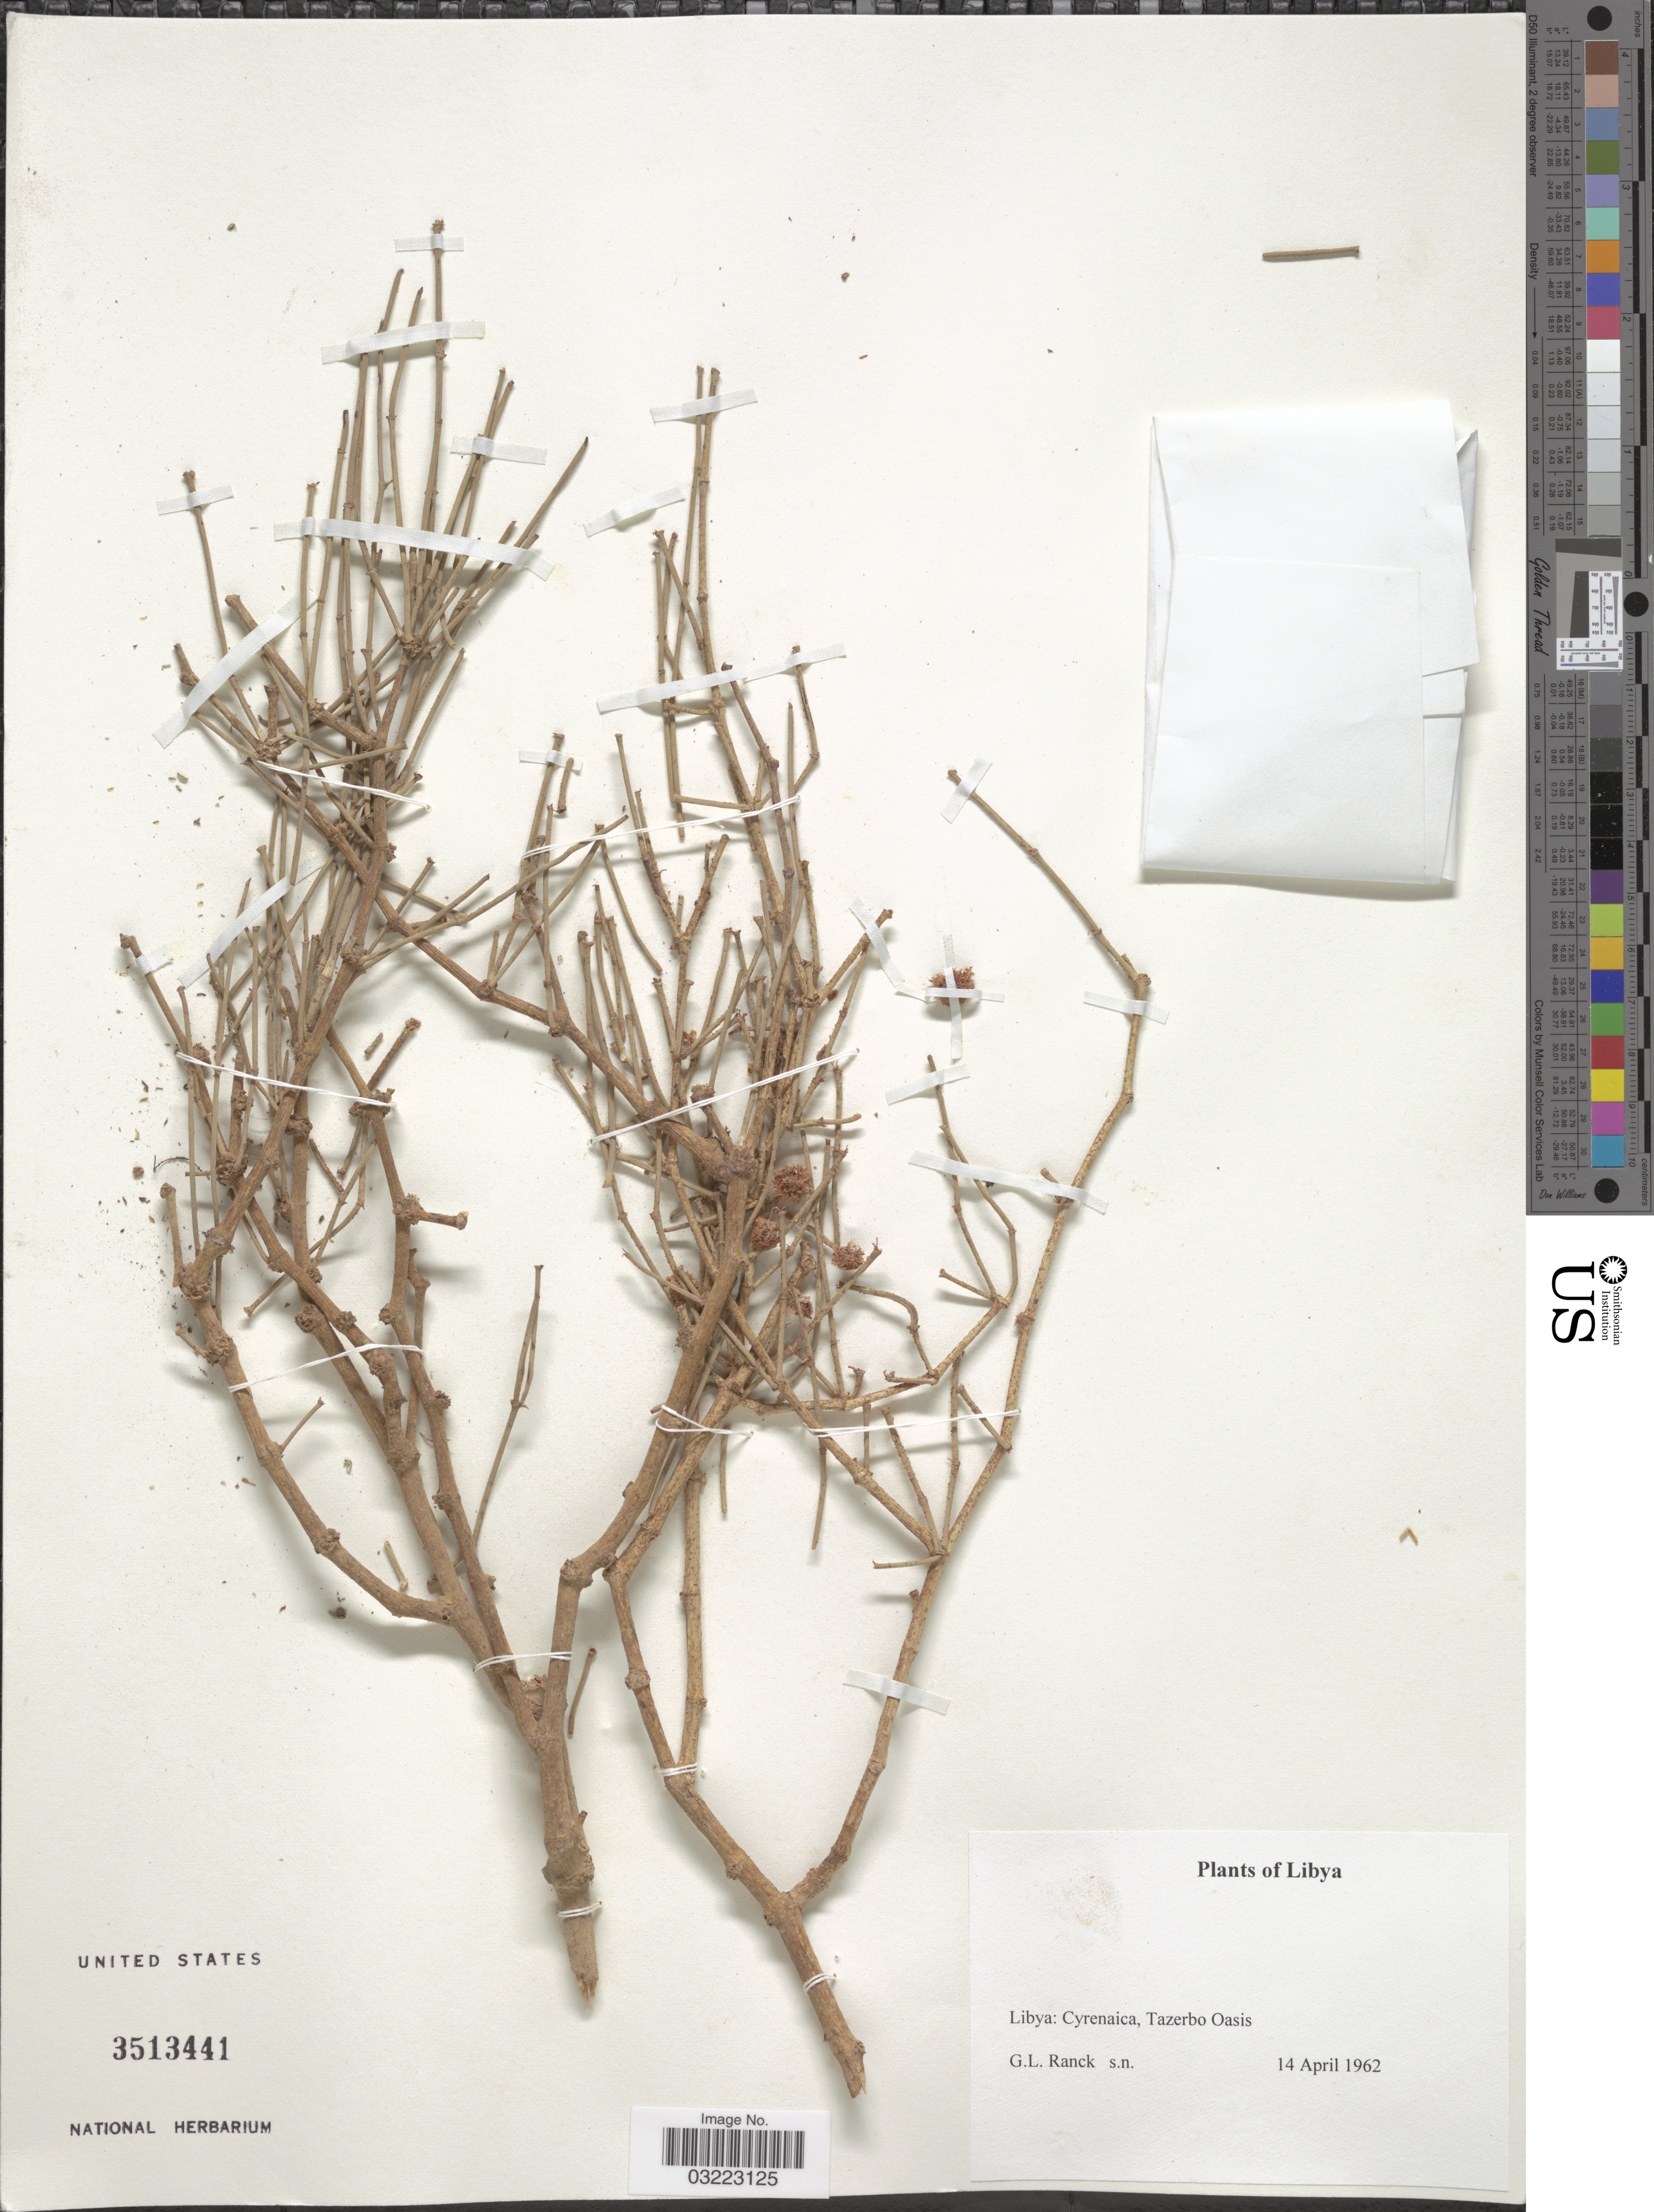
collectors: G. Ranck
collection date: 1962-04-14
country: Libya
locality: Cyrenaica, Tazerbo Oasis.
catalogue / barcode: US 3513441